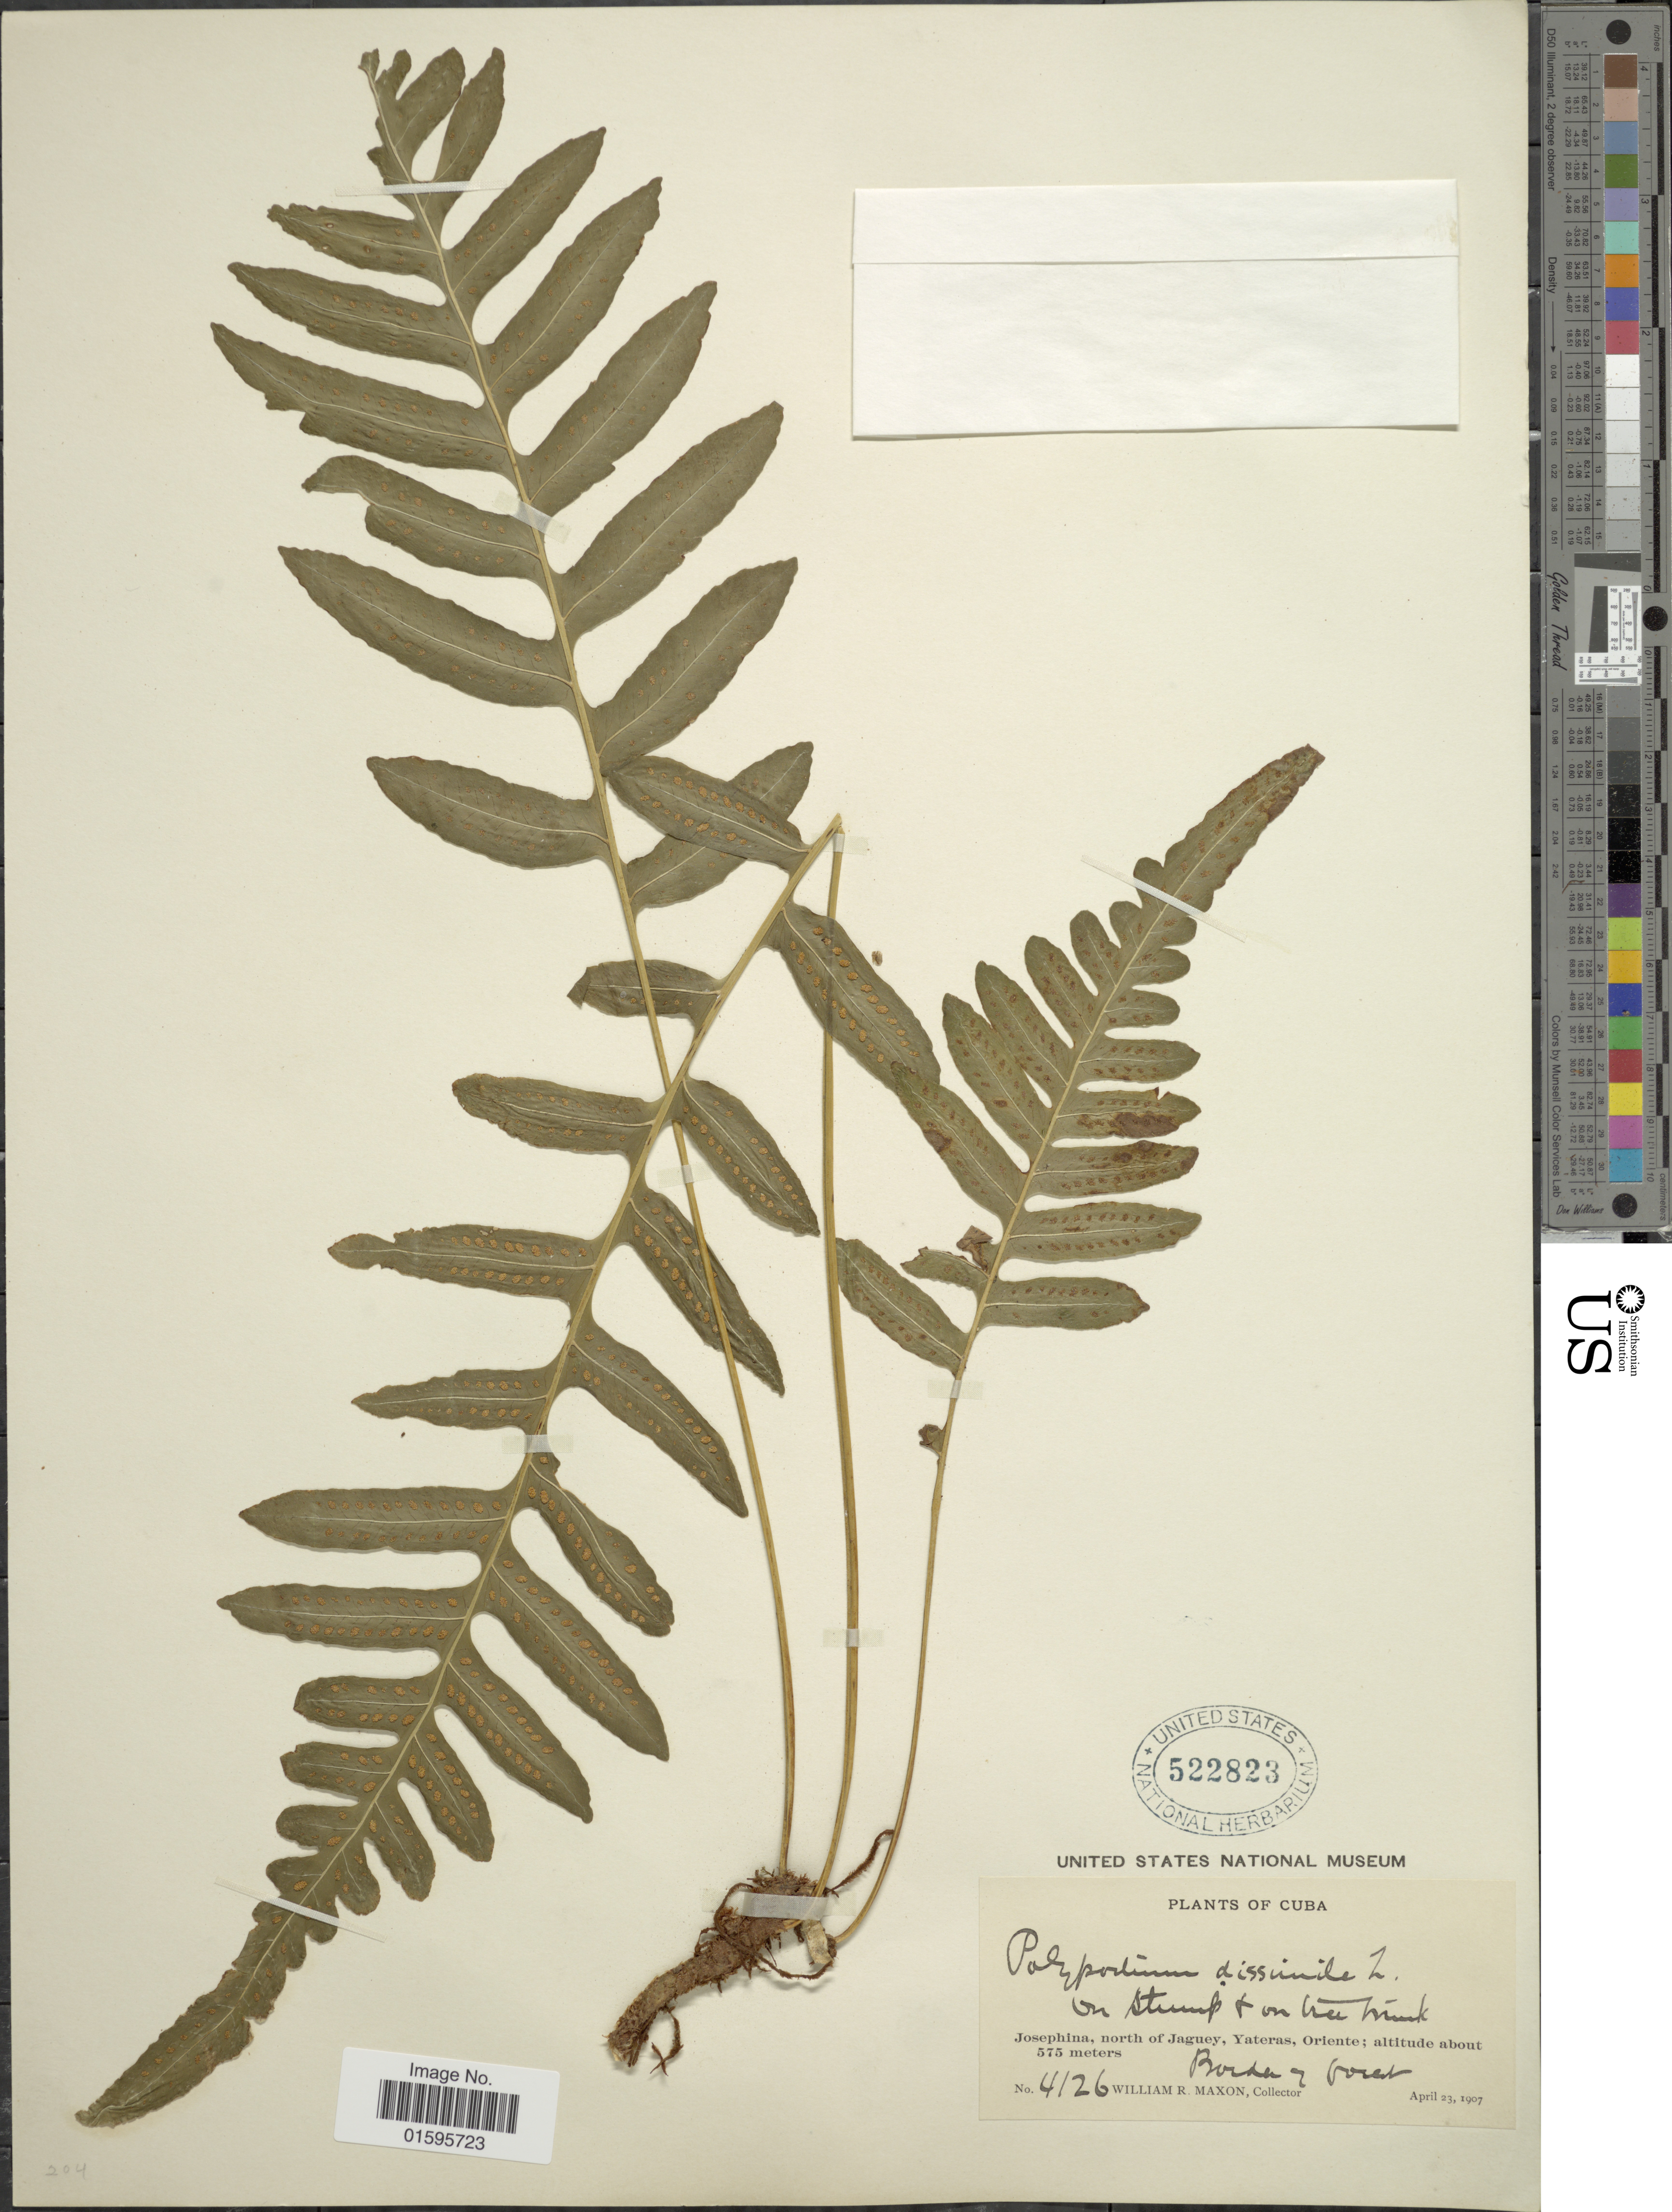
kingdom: Plantae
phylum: Tracheophyta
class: Polypodiopsida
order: Polypodiales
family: Polypodiaceae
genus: Polypodium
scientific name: Polypodium dulce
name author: Poir.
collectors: W. R. Maxon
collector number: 4126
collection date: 1907-04-23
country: Cuba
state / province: Oriente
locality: Josephina, north of Jaguey, Yateras, Oriente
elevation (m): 575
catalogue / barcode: US 522823